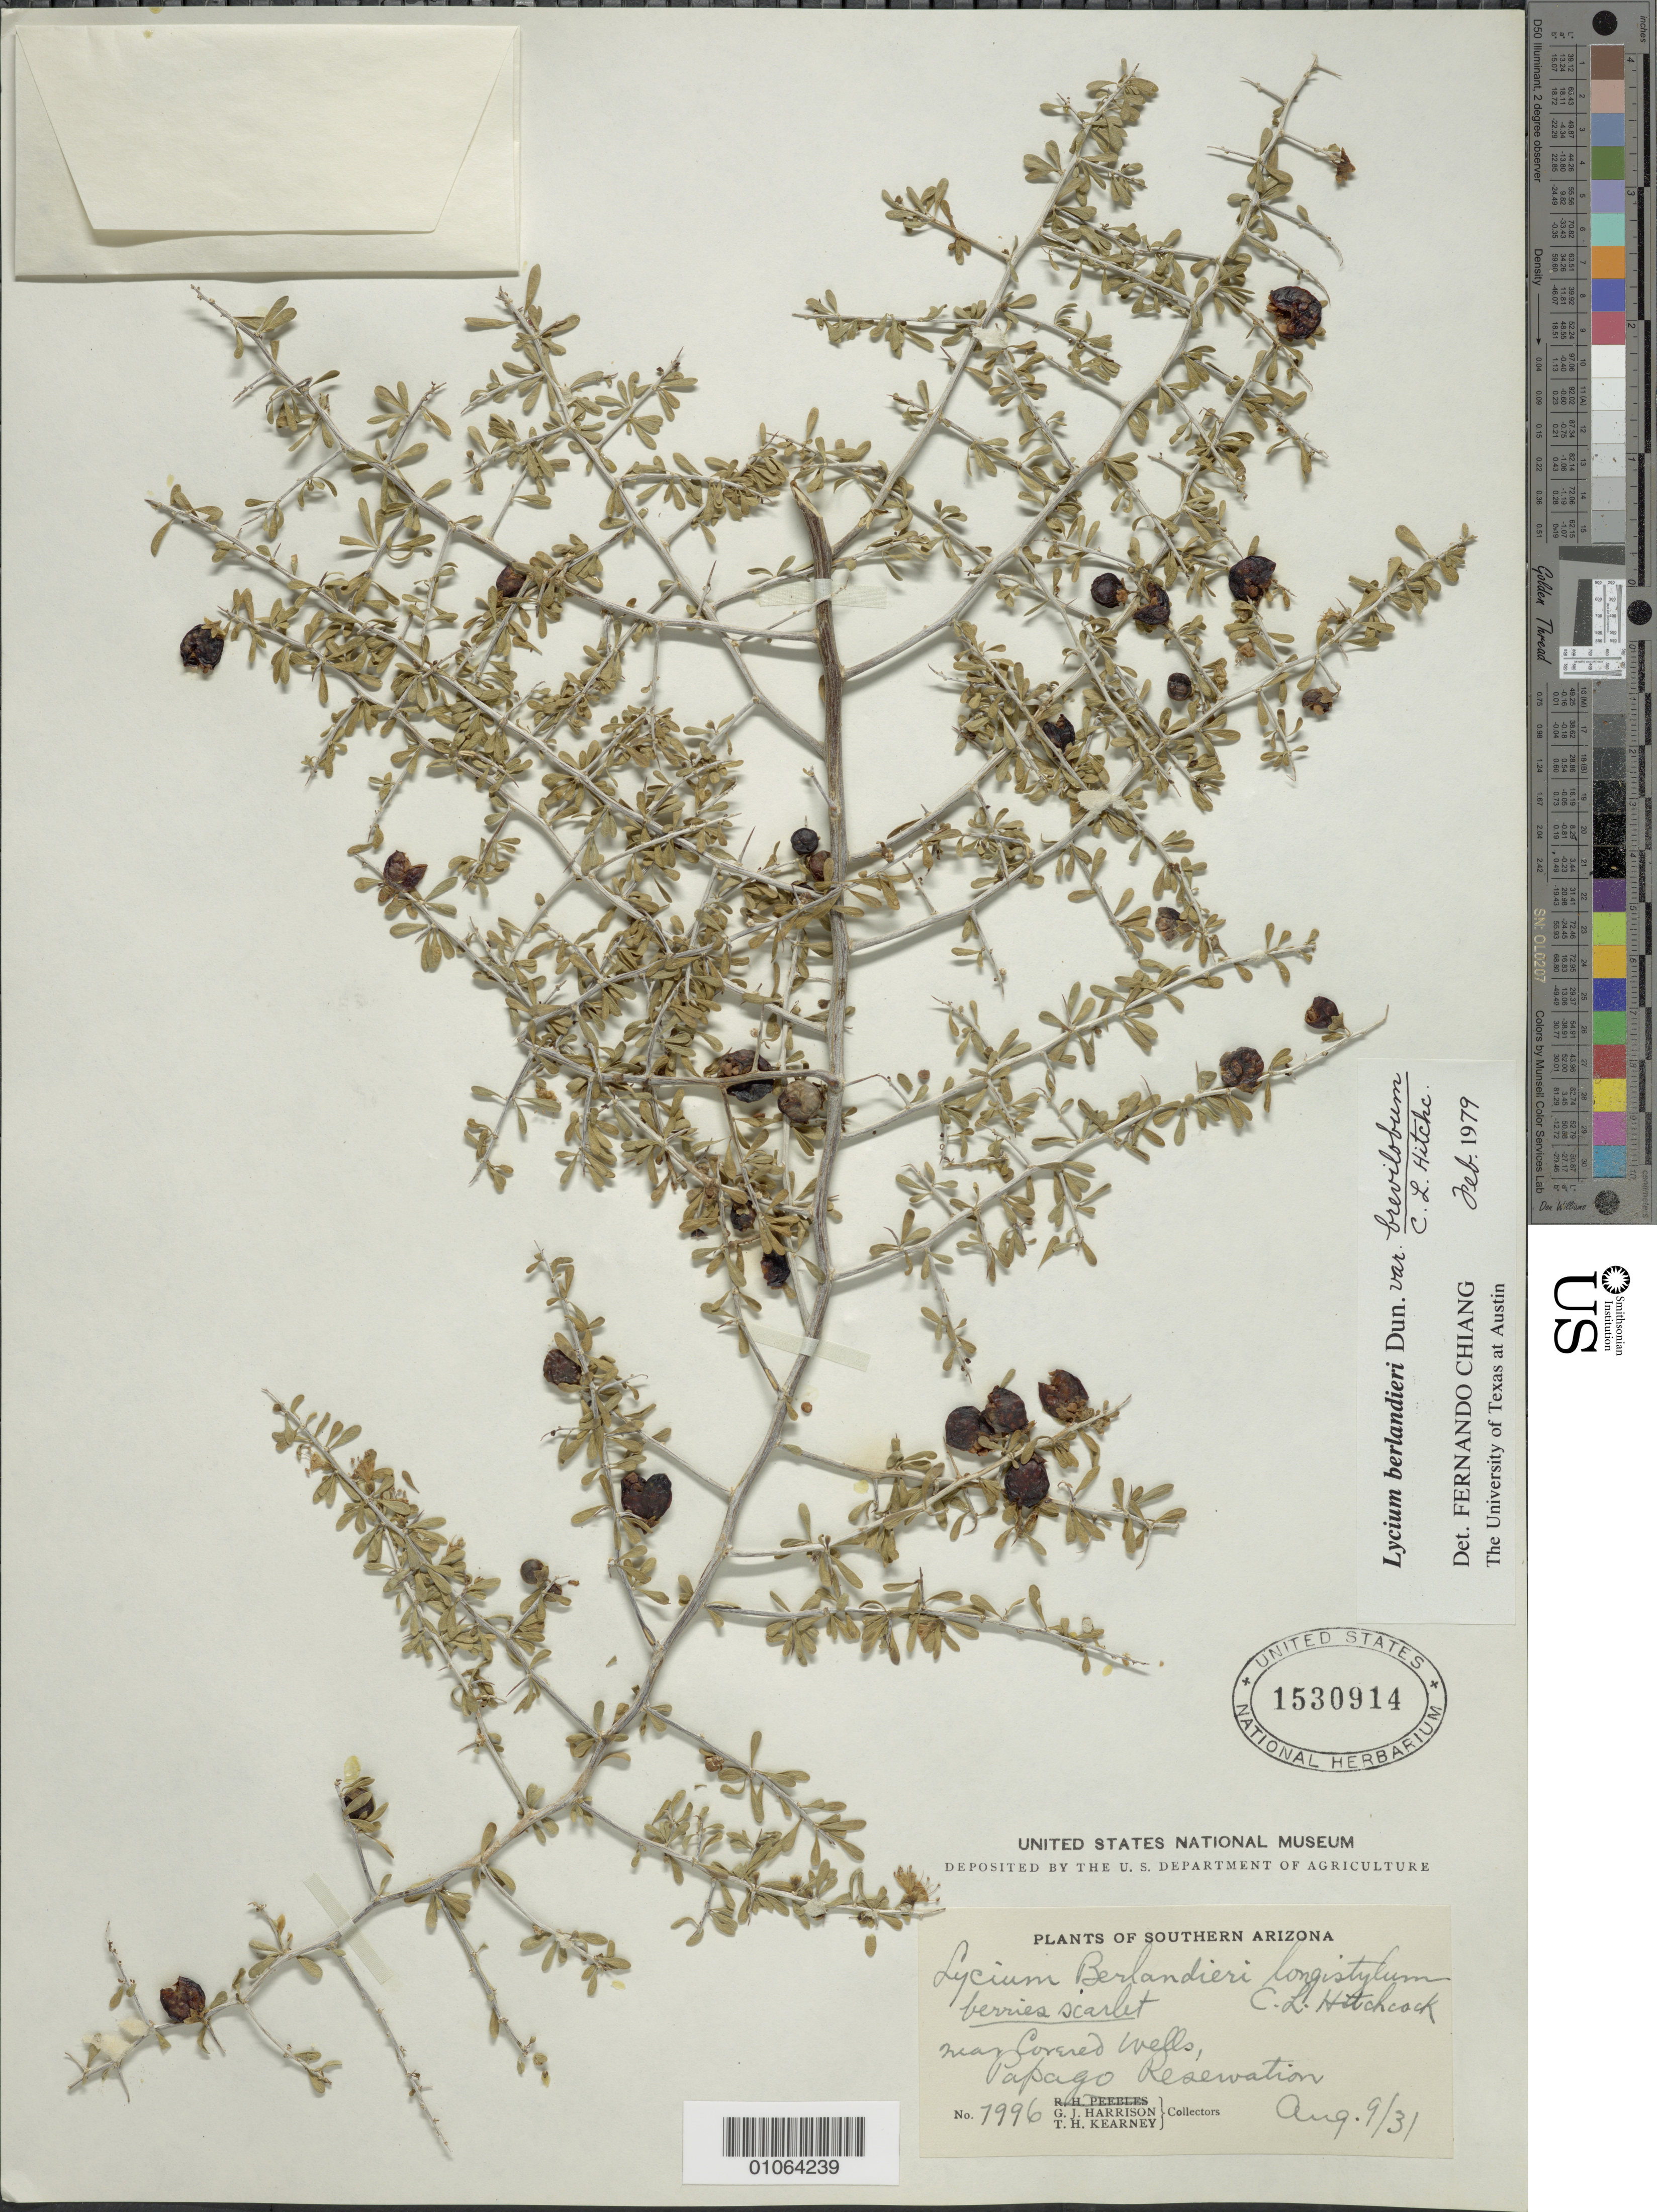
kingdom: Plantae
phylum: Tracheophyta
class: Magnoliopsida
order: Solanales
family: Solanaceae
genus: Lycium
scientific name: Lycium berlandieri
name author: Dunal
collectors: G. J. Harrison & T. H. Kearney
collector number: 7996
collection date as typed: Transcribed d/m/y: 9/8/31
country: United States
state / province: Arizona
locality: Southern Arizona. Near Covered Wells, Papago Reservation.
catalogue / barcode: US 1530914